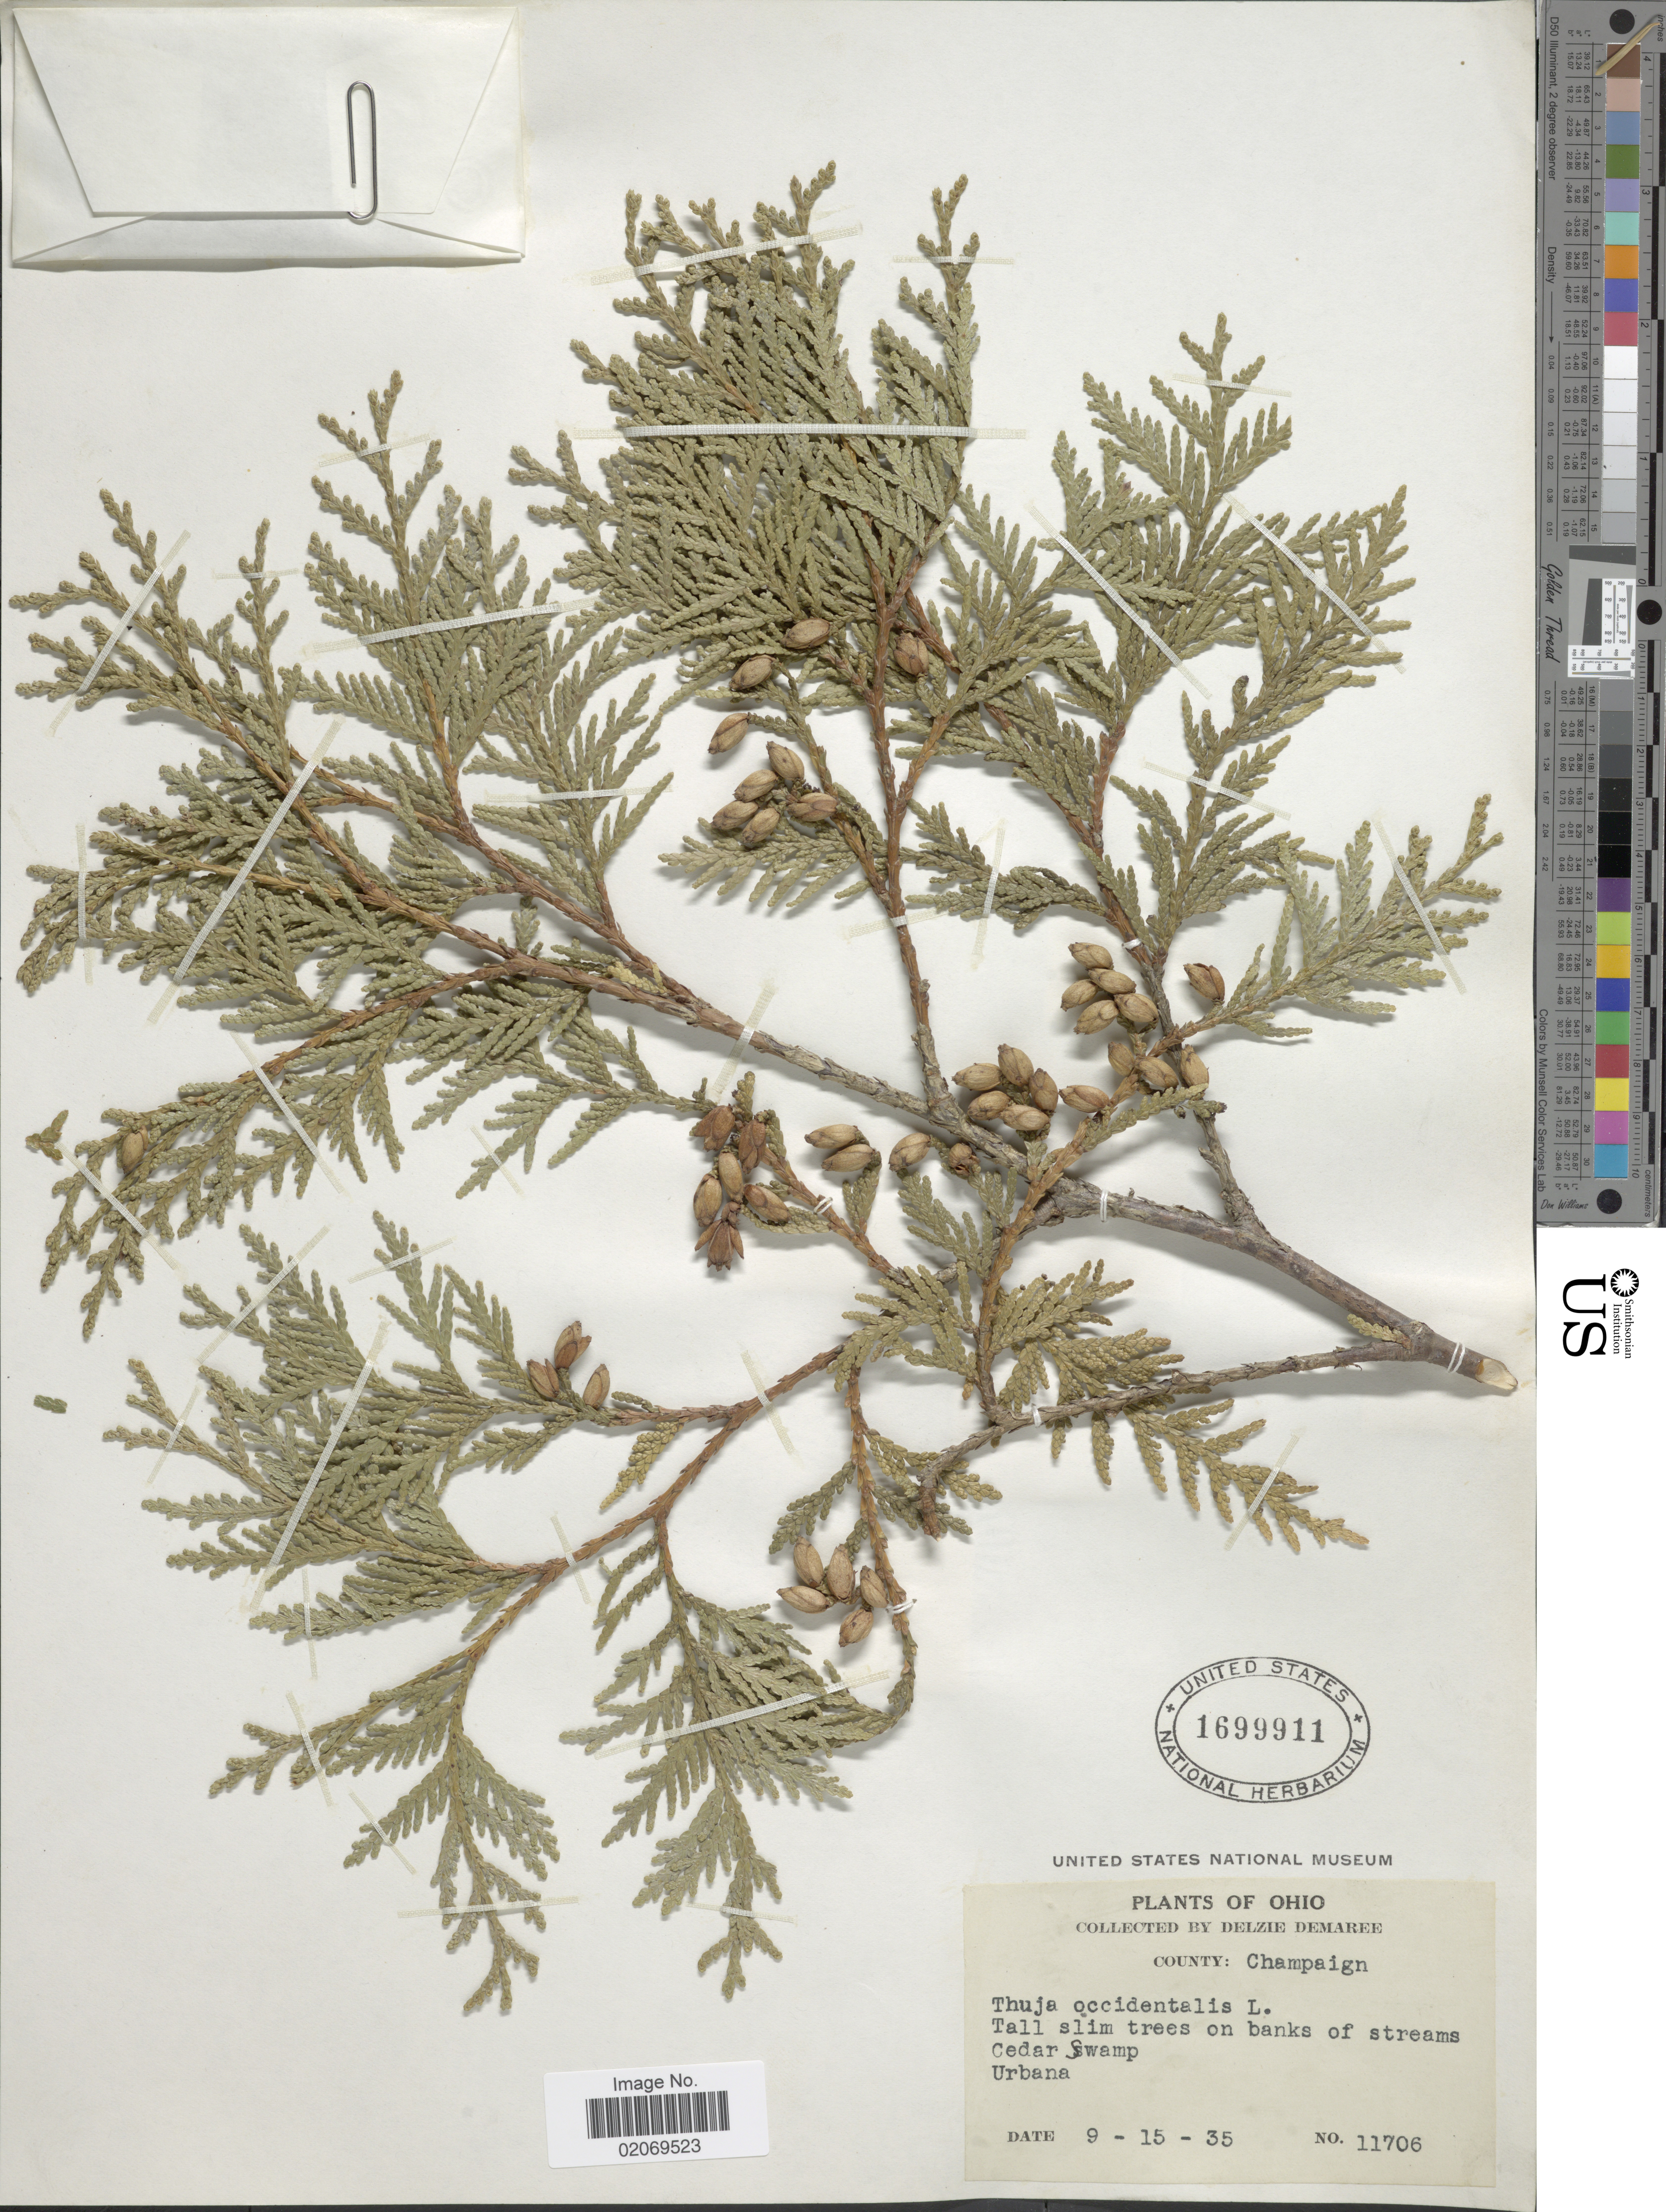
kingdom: Plantae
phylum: Tracheophyta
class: Pinopsida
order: Pinales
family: Cupressaceae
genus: Thuja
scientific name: Thuja occidentalis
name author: L.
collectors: D. Demaree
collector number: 11706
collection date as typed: Transcribed d/m/y: 15/9/35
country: United States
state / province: Ohio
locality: County: Champaign, Tall slim trees on banks of streams Cedar Swamp, Urbana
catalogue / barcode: US 1699911